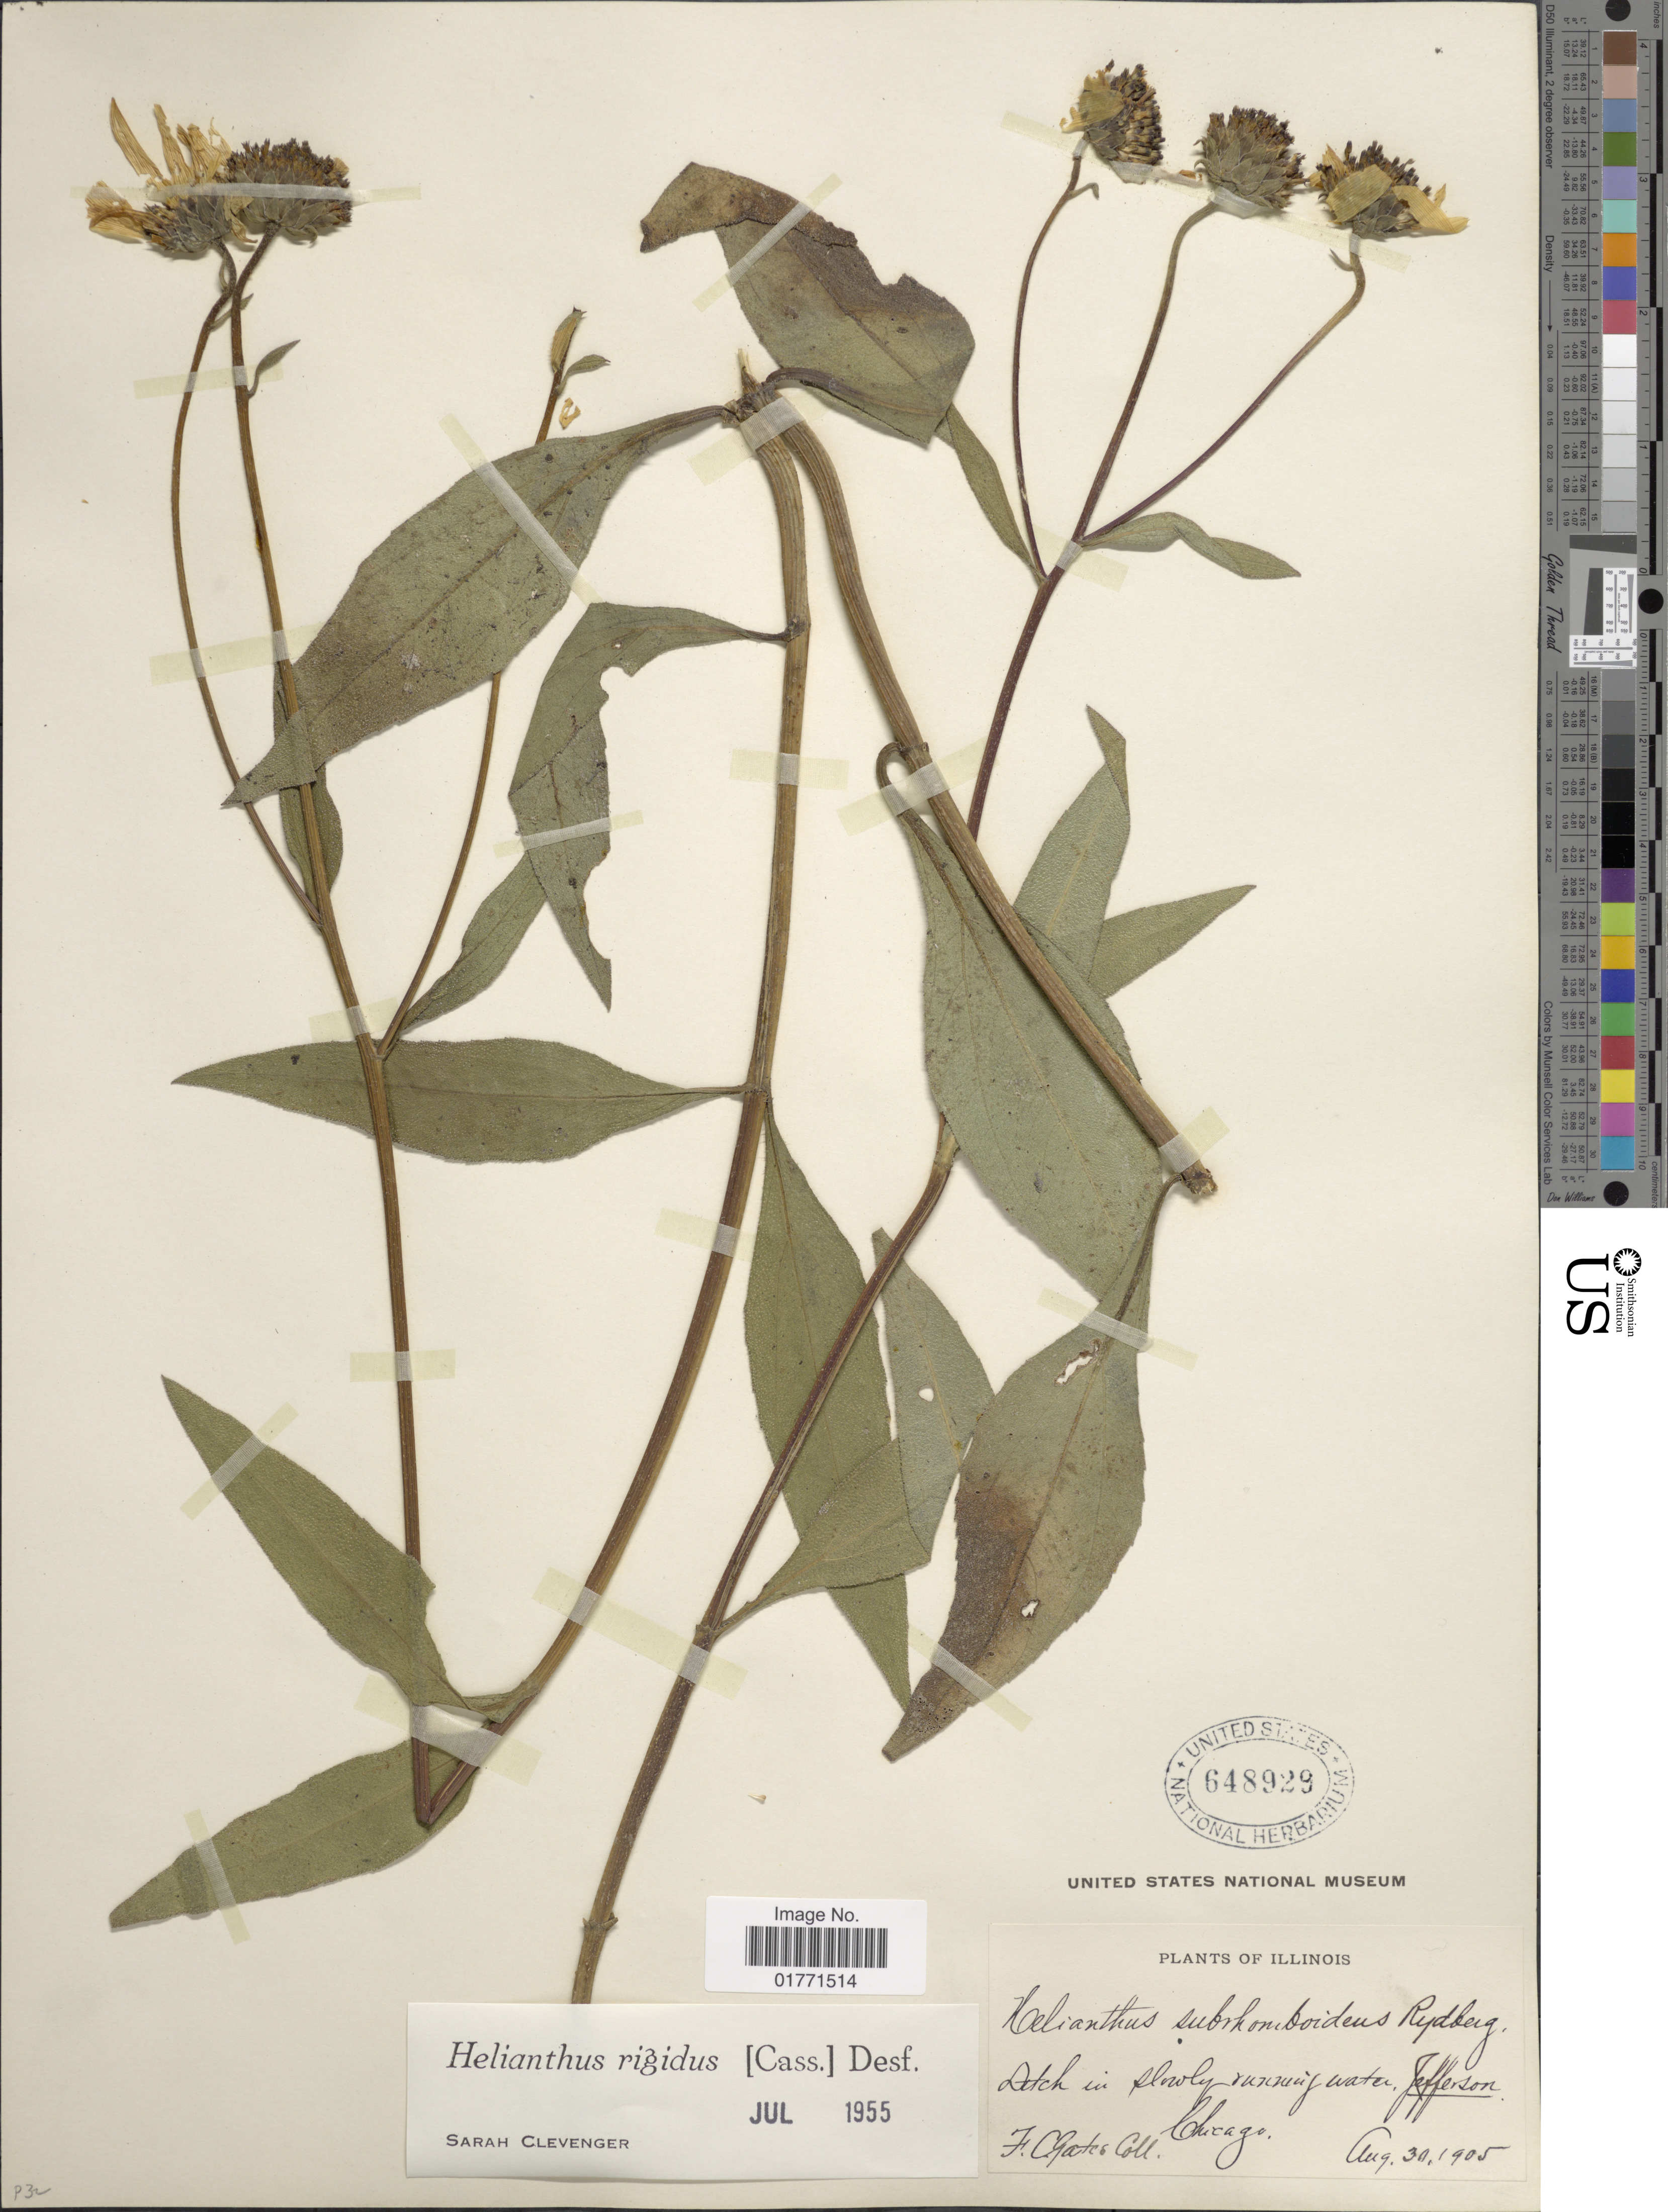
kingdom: Plantae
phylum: Tracheophyta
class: Magnoliopsida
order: Asterales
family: Asteraceae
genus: Helianthus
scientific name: Helianthus rigidus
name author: (Cass.) Desf.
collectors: F. C. Gates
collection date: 1905-08-30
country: United States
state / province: Illinois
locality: Running water, Jefferson, Chicago.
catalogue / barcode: US 648929